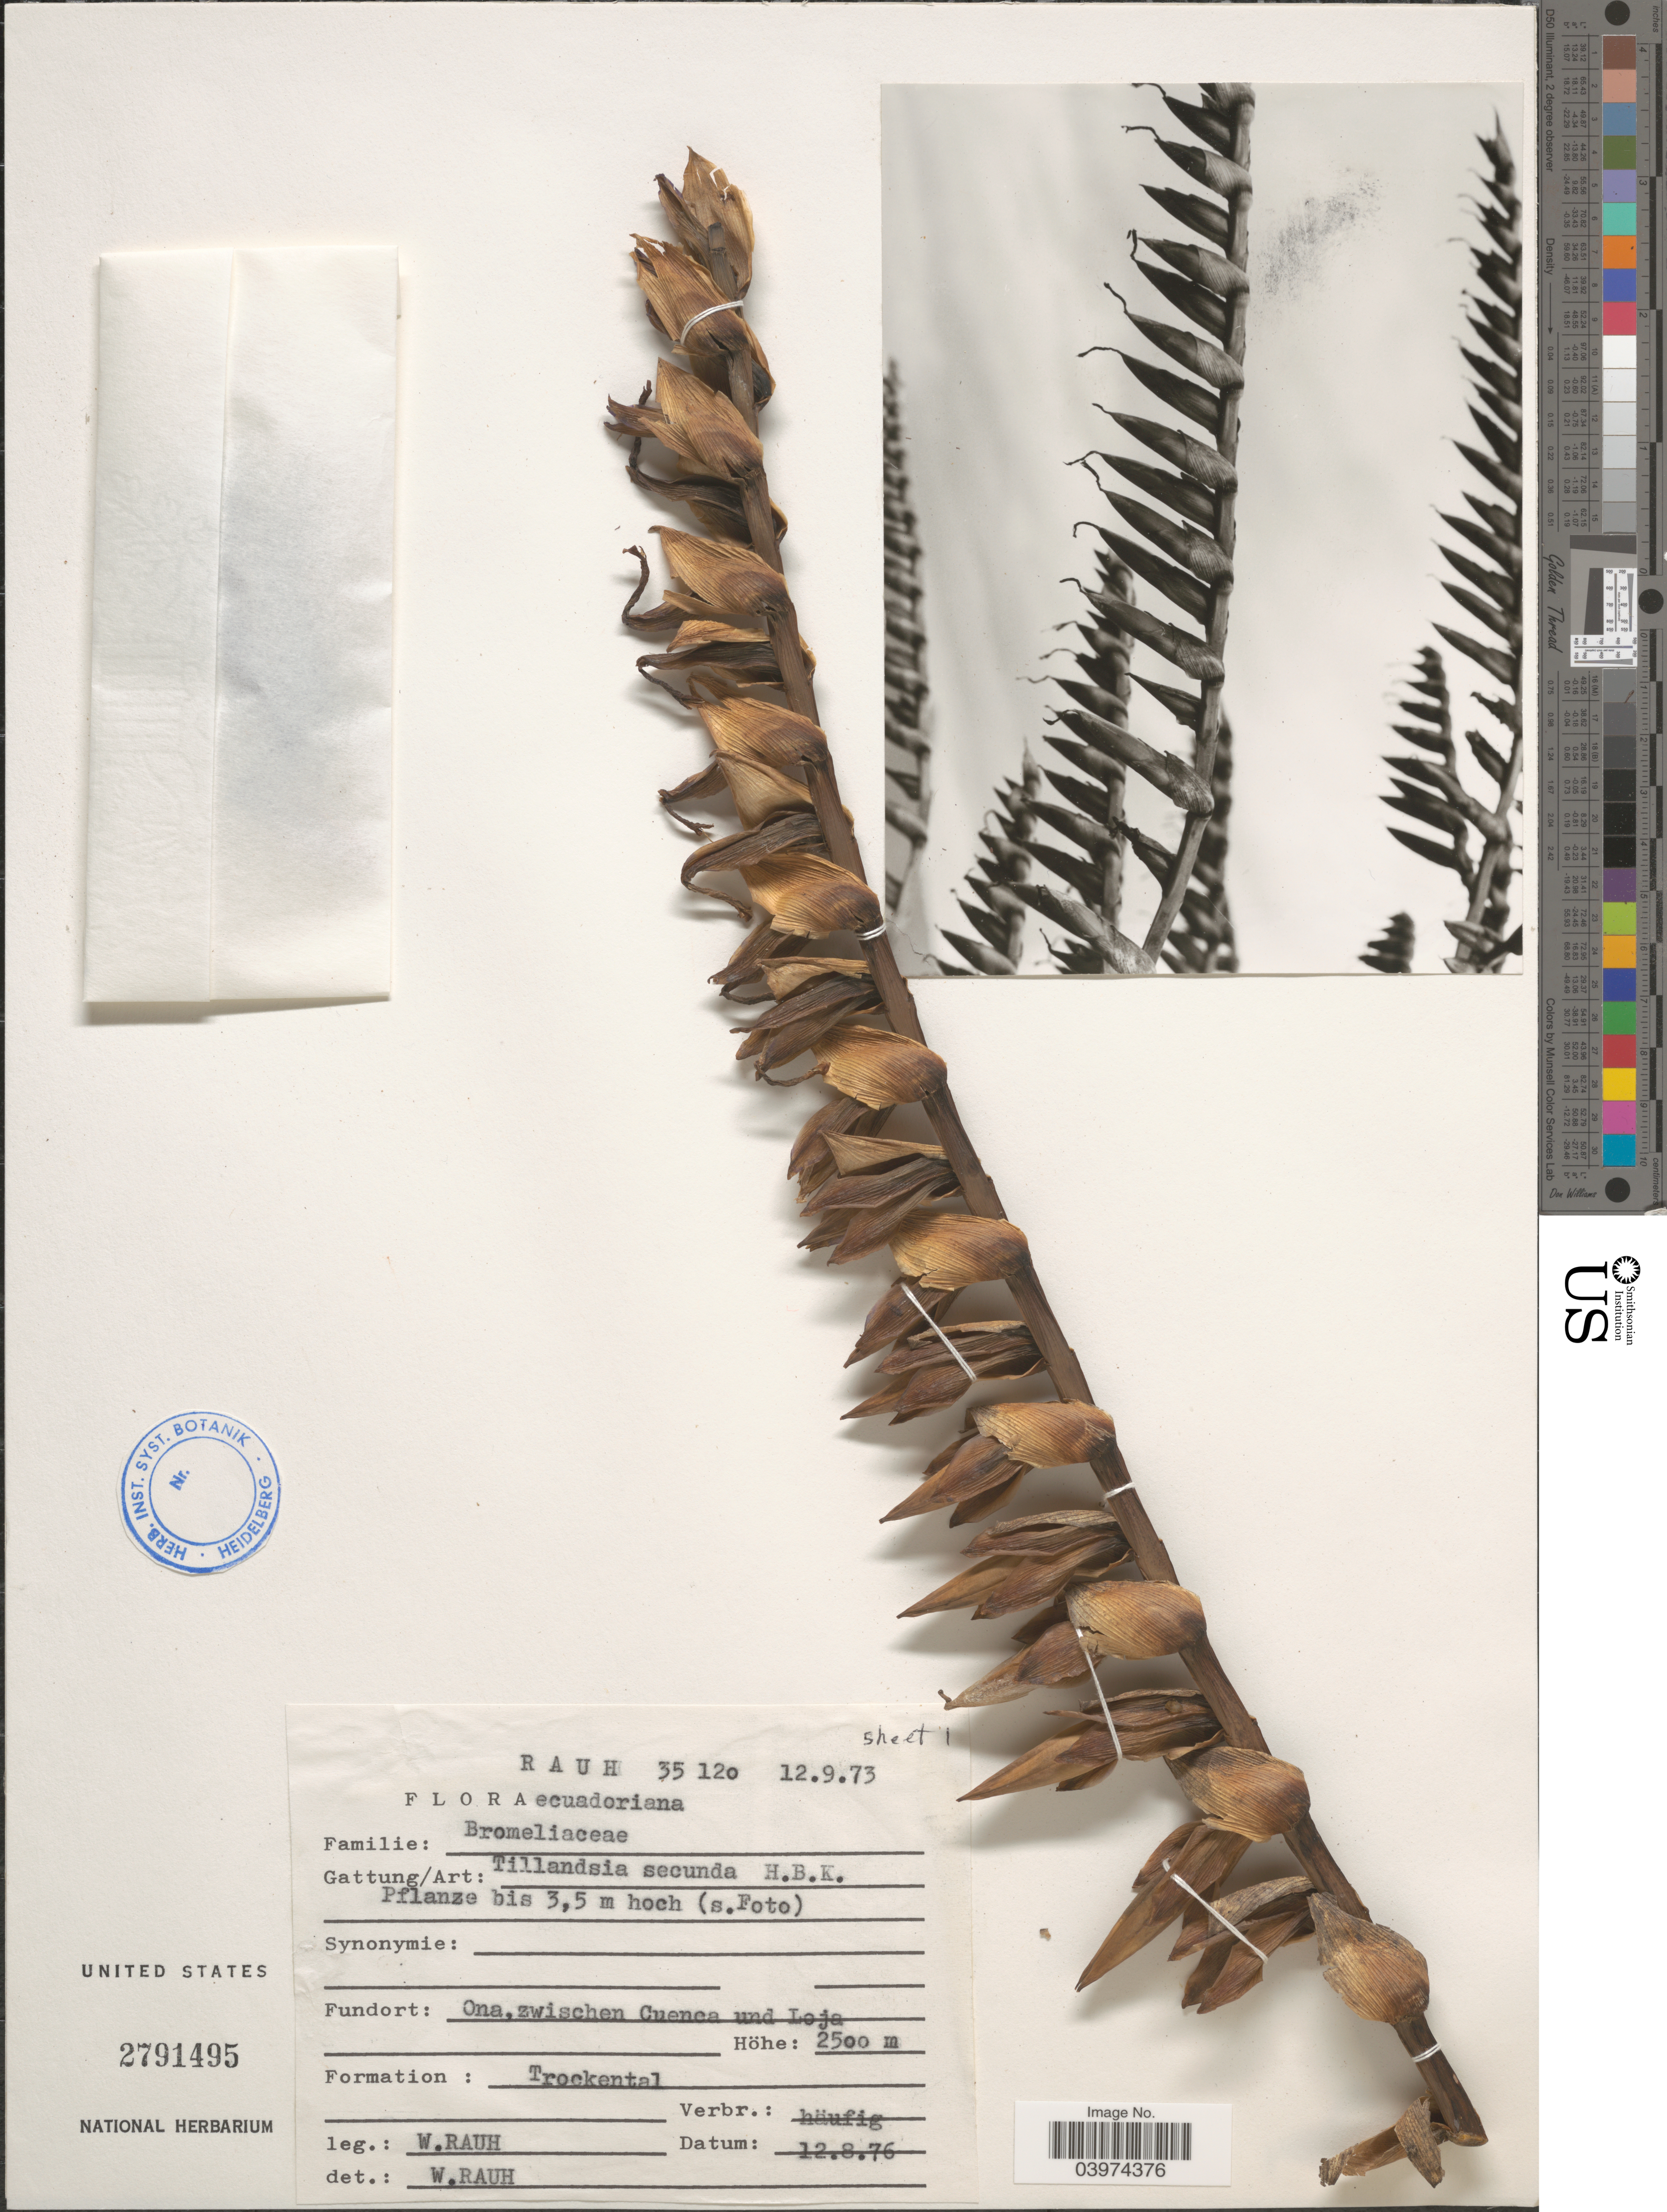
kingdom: Plantae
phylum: Tracheophyta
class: Liliopsida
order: Poales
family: Bromeliaceae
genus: Tillandsia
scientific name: Tillandsia secunda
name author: Kunth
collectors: W. Rauh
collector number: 35120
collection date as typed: Transcribed d/m/y: 12/9/73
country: Ecuador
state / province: Loja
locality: Ona, zwischen Cuenca und Loja.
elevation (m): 2500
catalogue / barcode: US 2791495